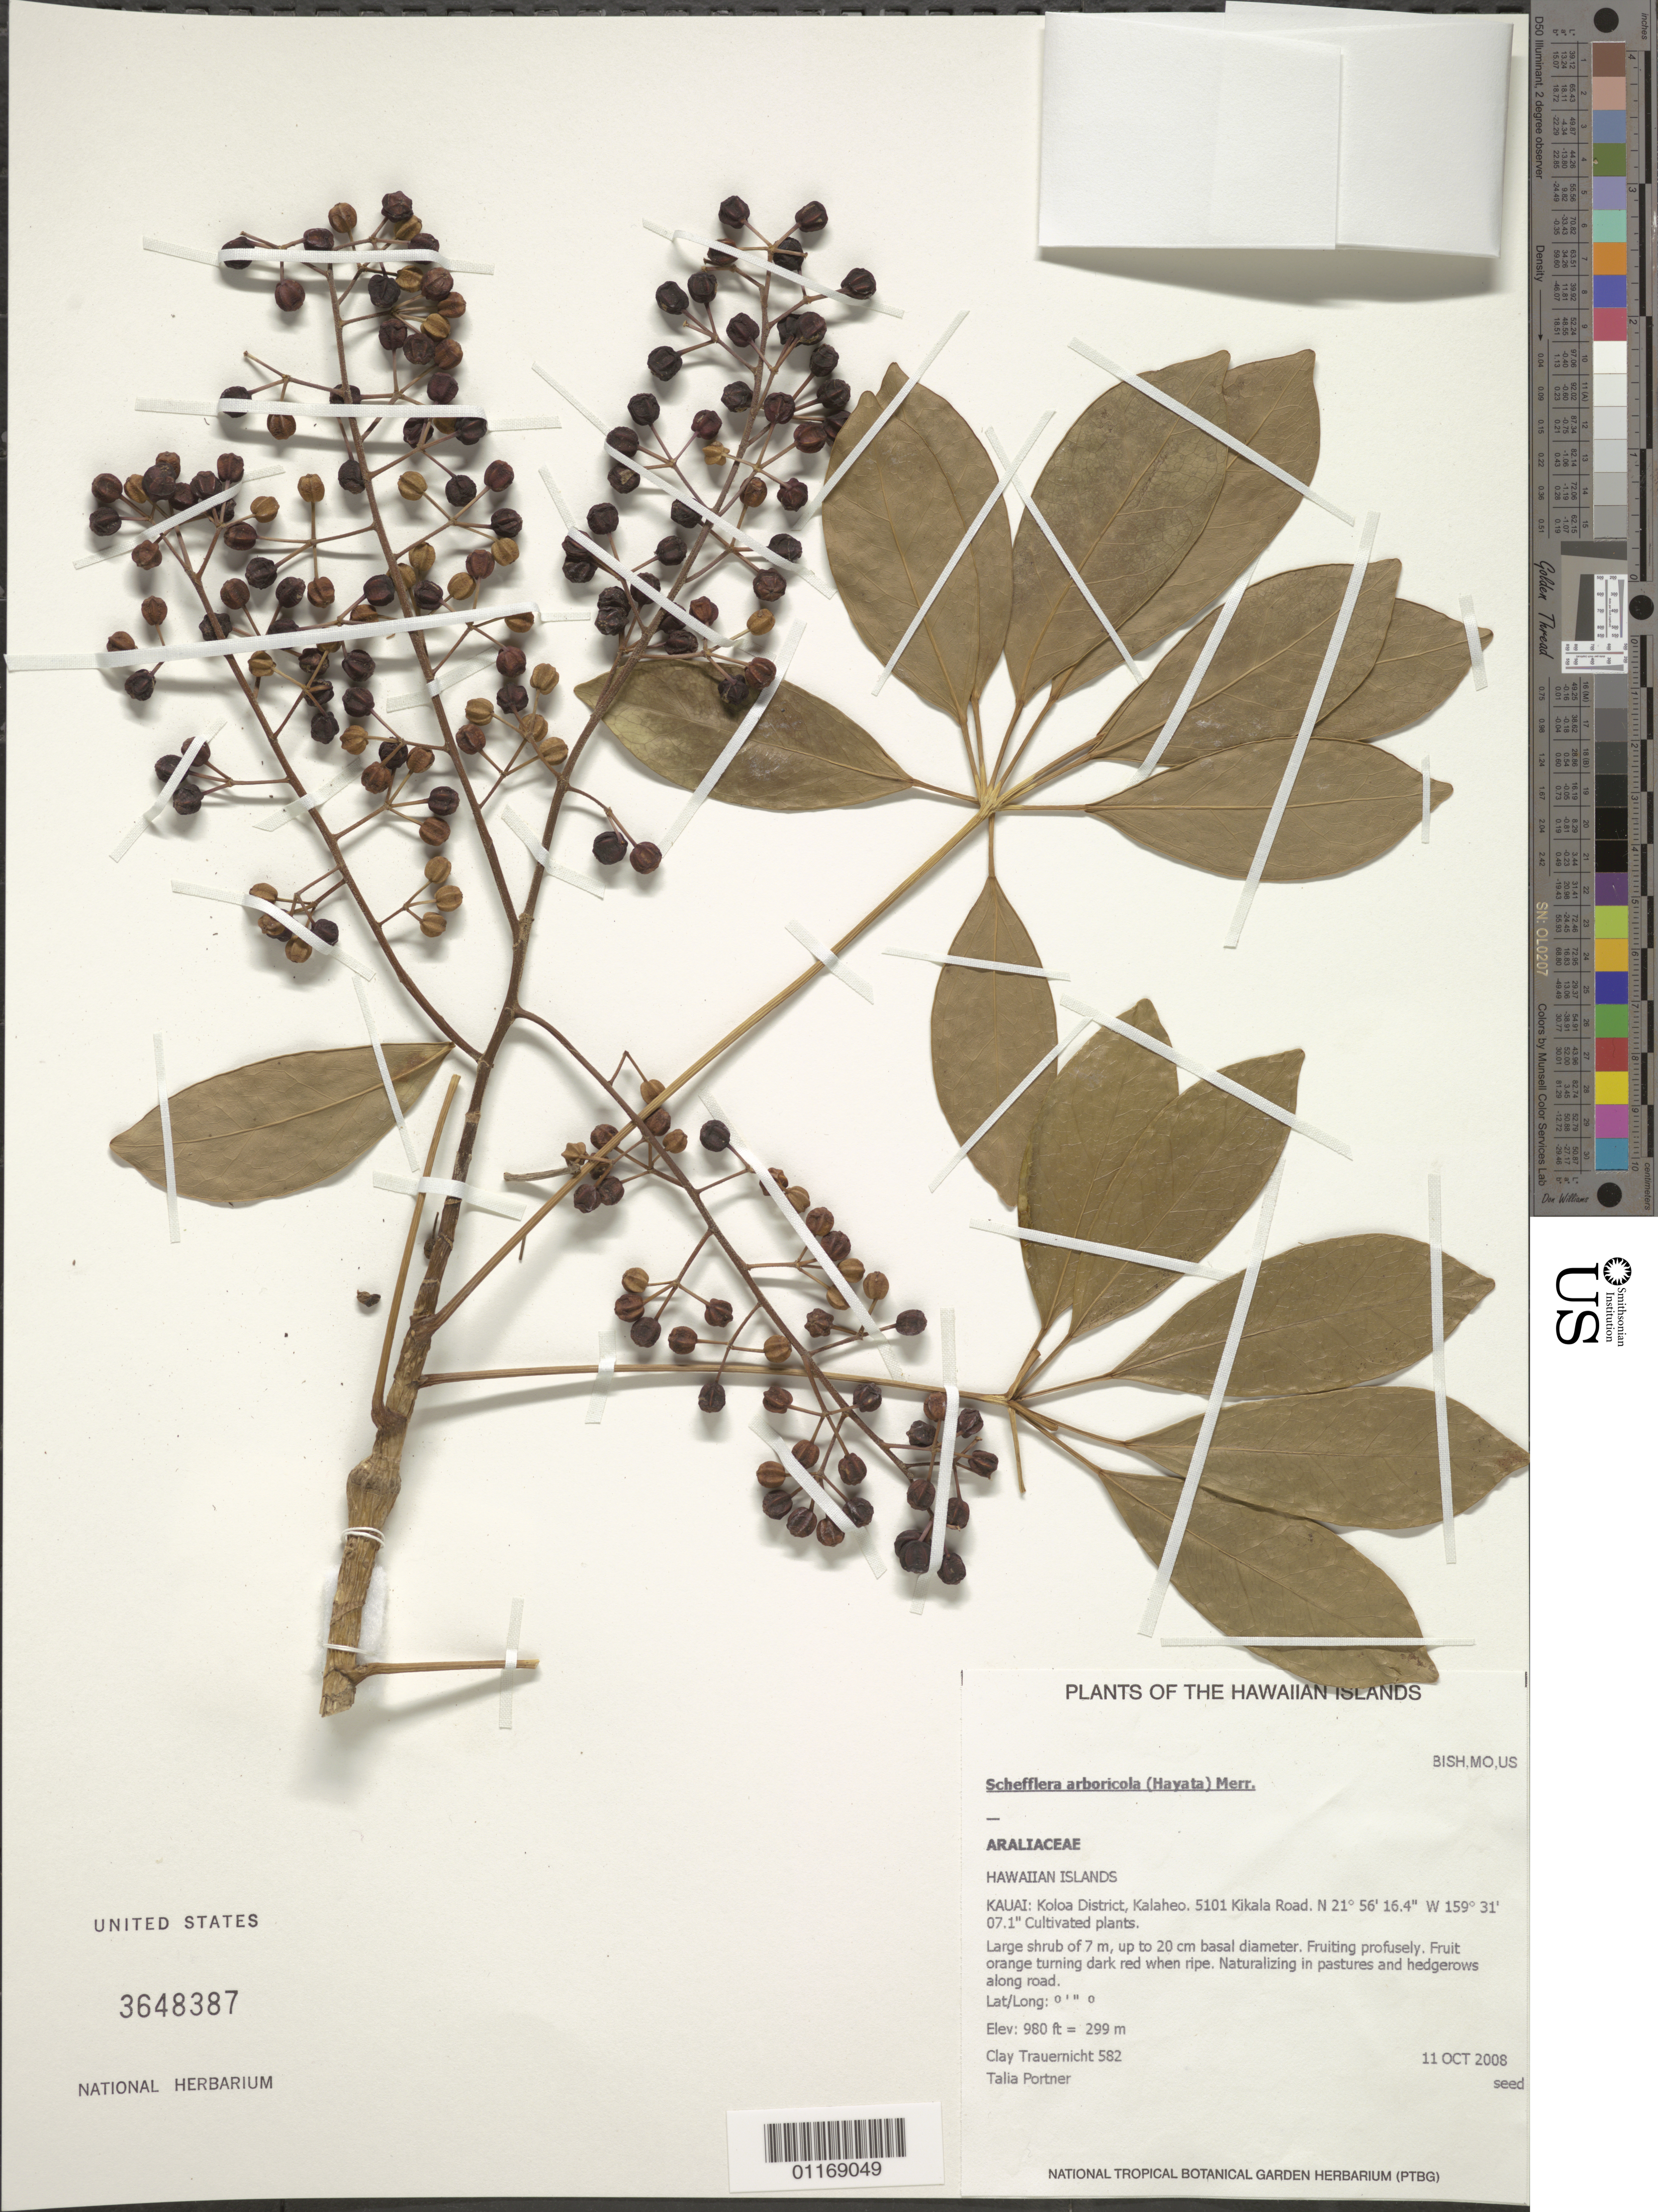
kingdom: Plantae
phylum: Tracheophyta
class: Magnoliopsida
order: Apiales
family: Araliaceae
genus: Heptapleurum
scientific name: Heptapleurum arboricola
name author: Hayata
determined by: Wagner, W. L., (BOT), Smithsonian Institution - National Museum of Natural History (UNITED STATES)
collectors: C. Trauernicht & T. Portner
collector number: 582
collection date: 2008-10-11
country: United States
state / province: Hawaii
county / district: Kauai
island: Kaua'i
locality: Koloa District, Kalaheo, 5101 Kikala Road.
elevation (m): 299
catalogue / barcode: US 3648387